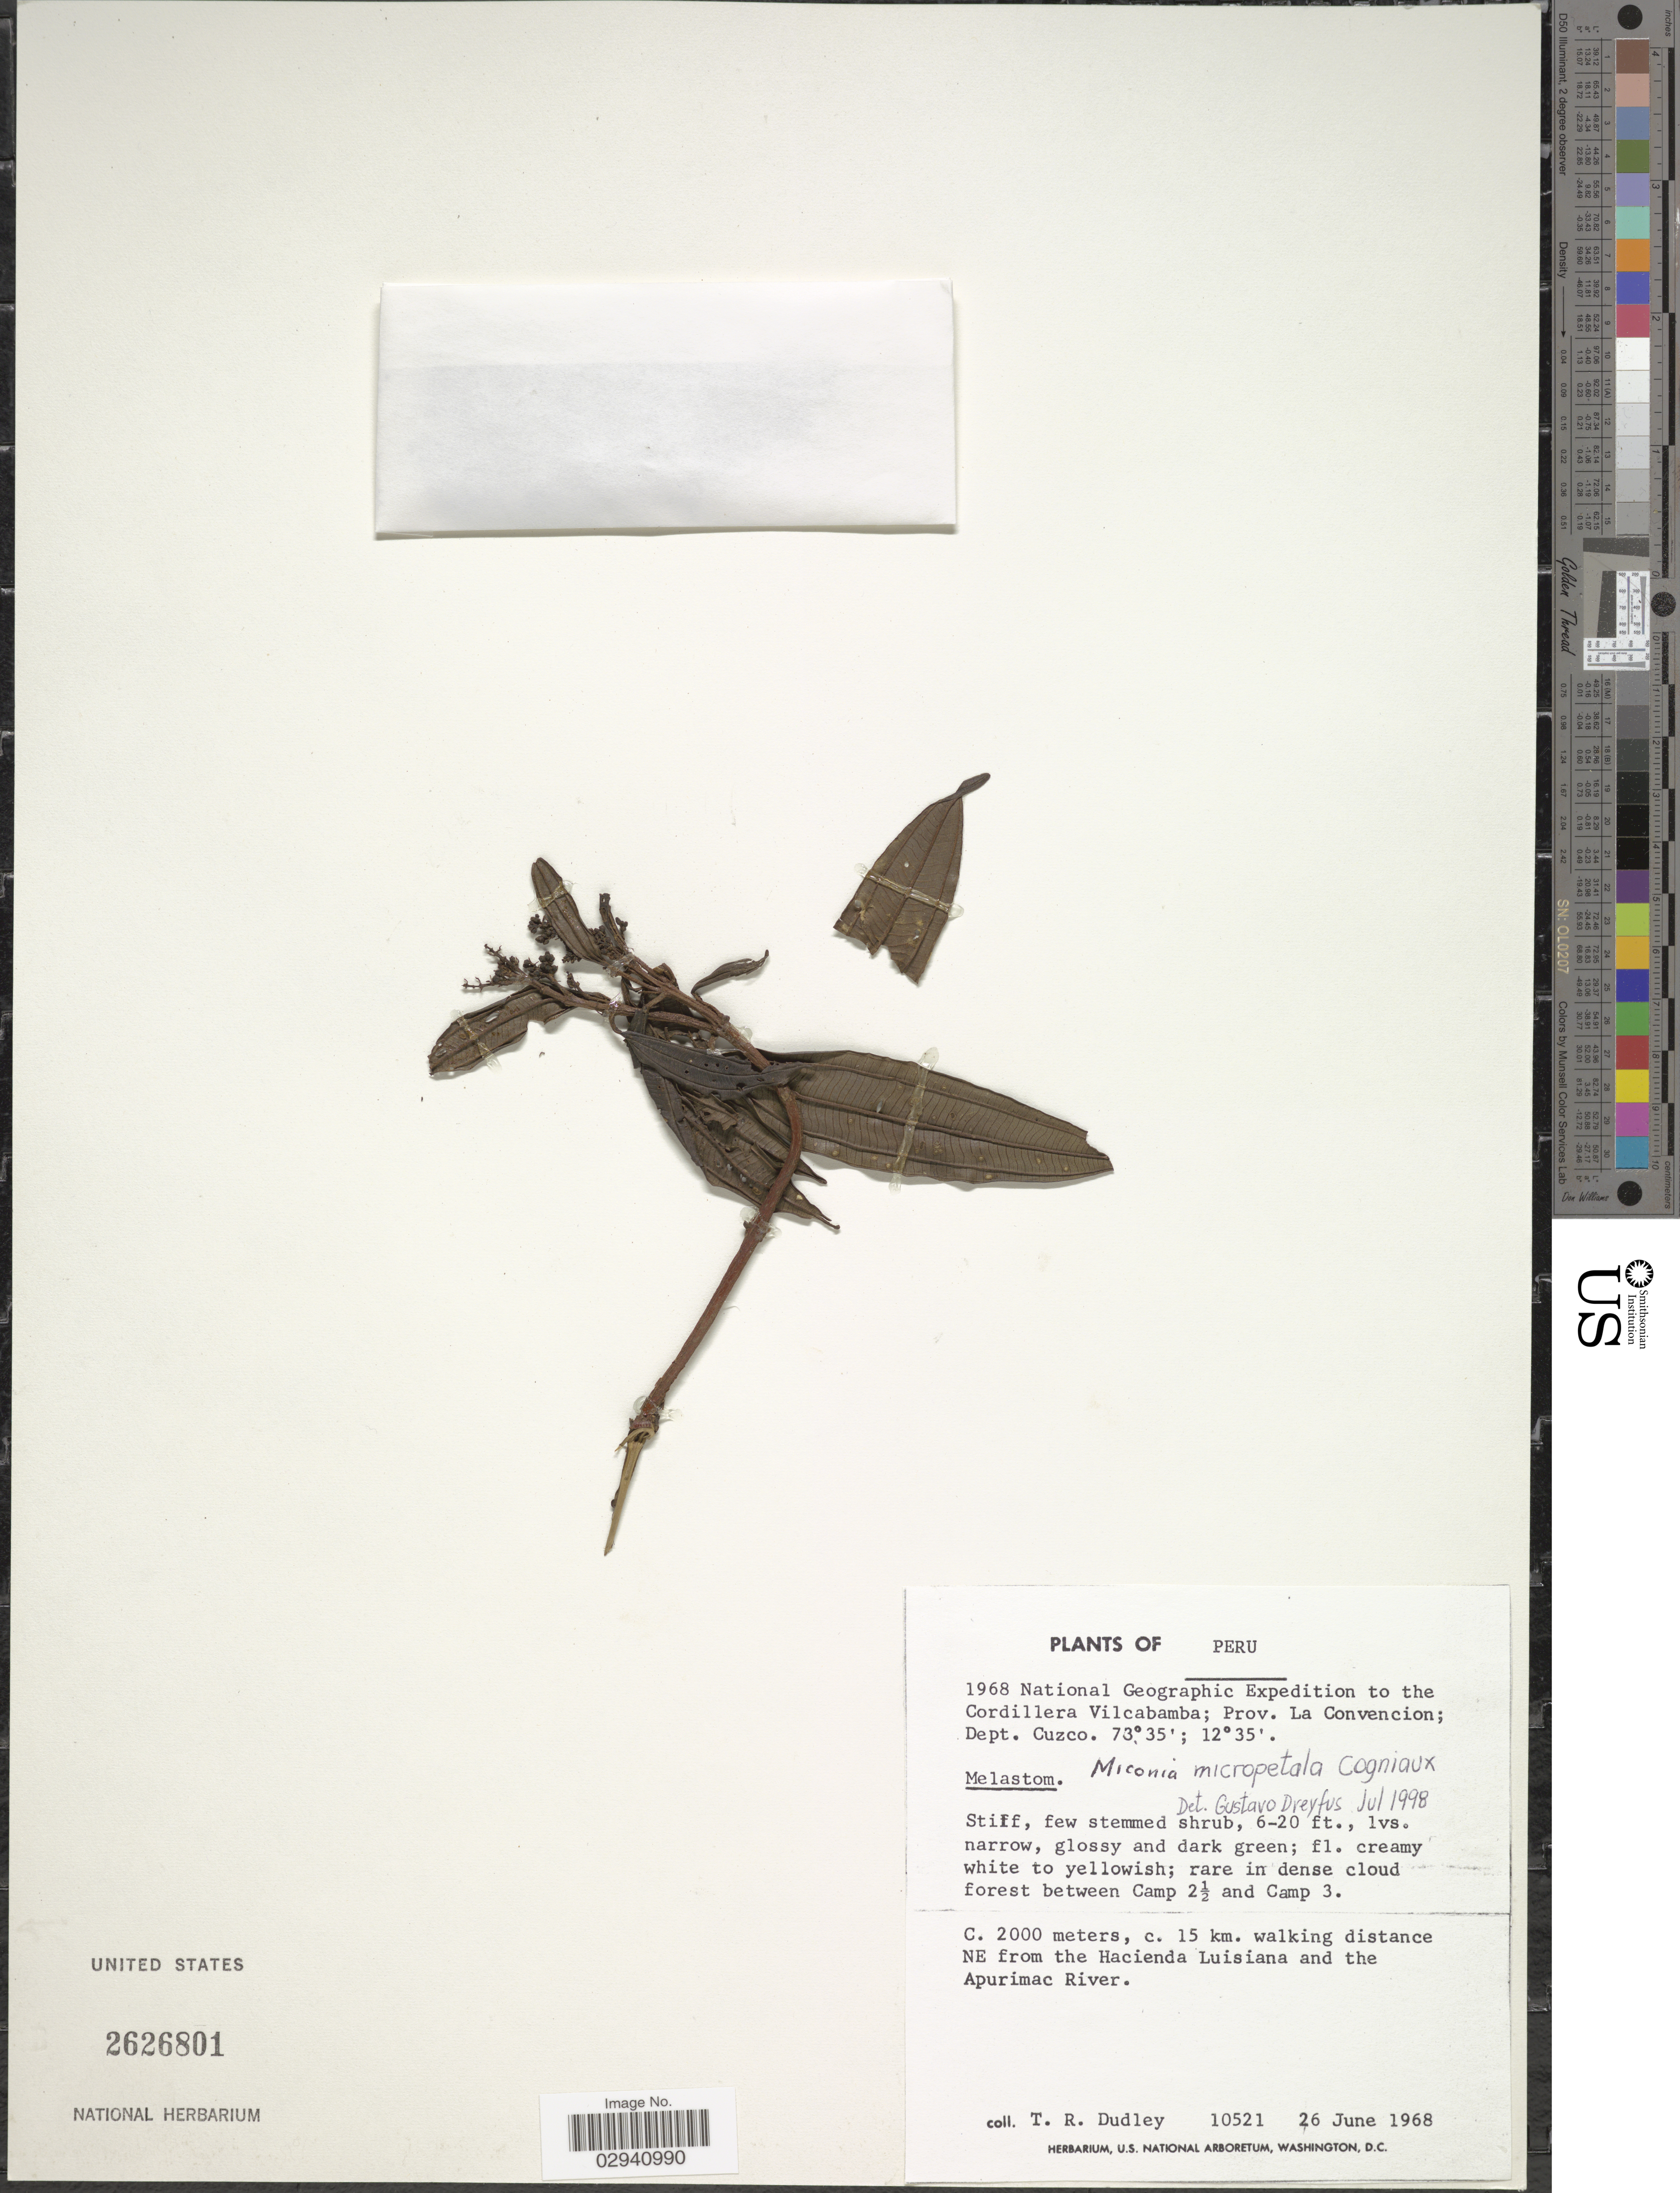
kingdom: Plantae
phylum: Tracheophyta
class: Magnoliopsida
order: Myrtales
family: Melastomataceae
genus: Miconia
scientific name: Miconia micropetala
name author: Cogn. in A. DC.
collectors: T. R. Dudley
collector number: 10521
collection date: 1968-06-26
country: Peru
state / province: Cusco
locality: Cordillera Vilcabamba; Prov. La Convencion; Dept. Cuzco. C. 15 km. walking distance NE from the Hacienda Luisiana and the Apurimac River.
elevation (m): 2000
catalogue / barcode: US 2626801